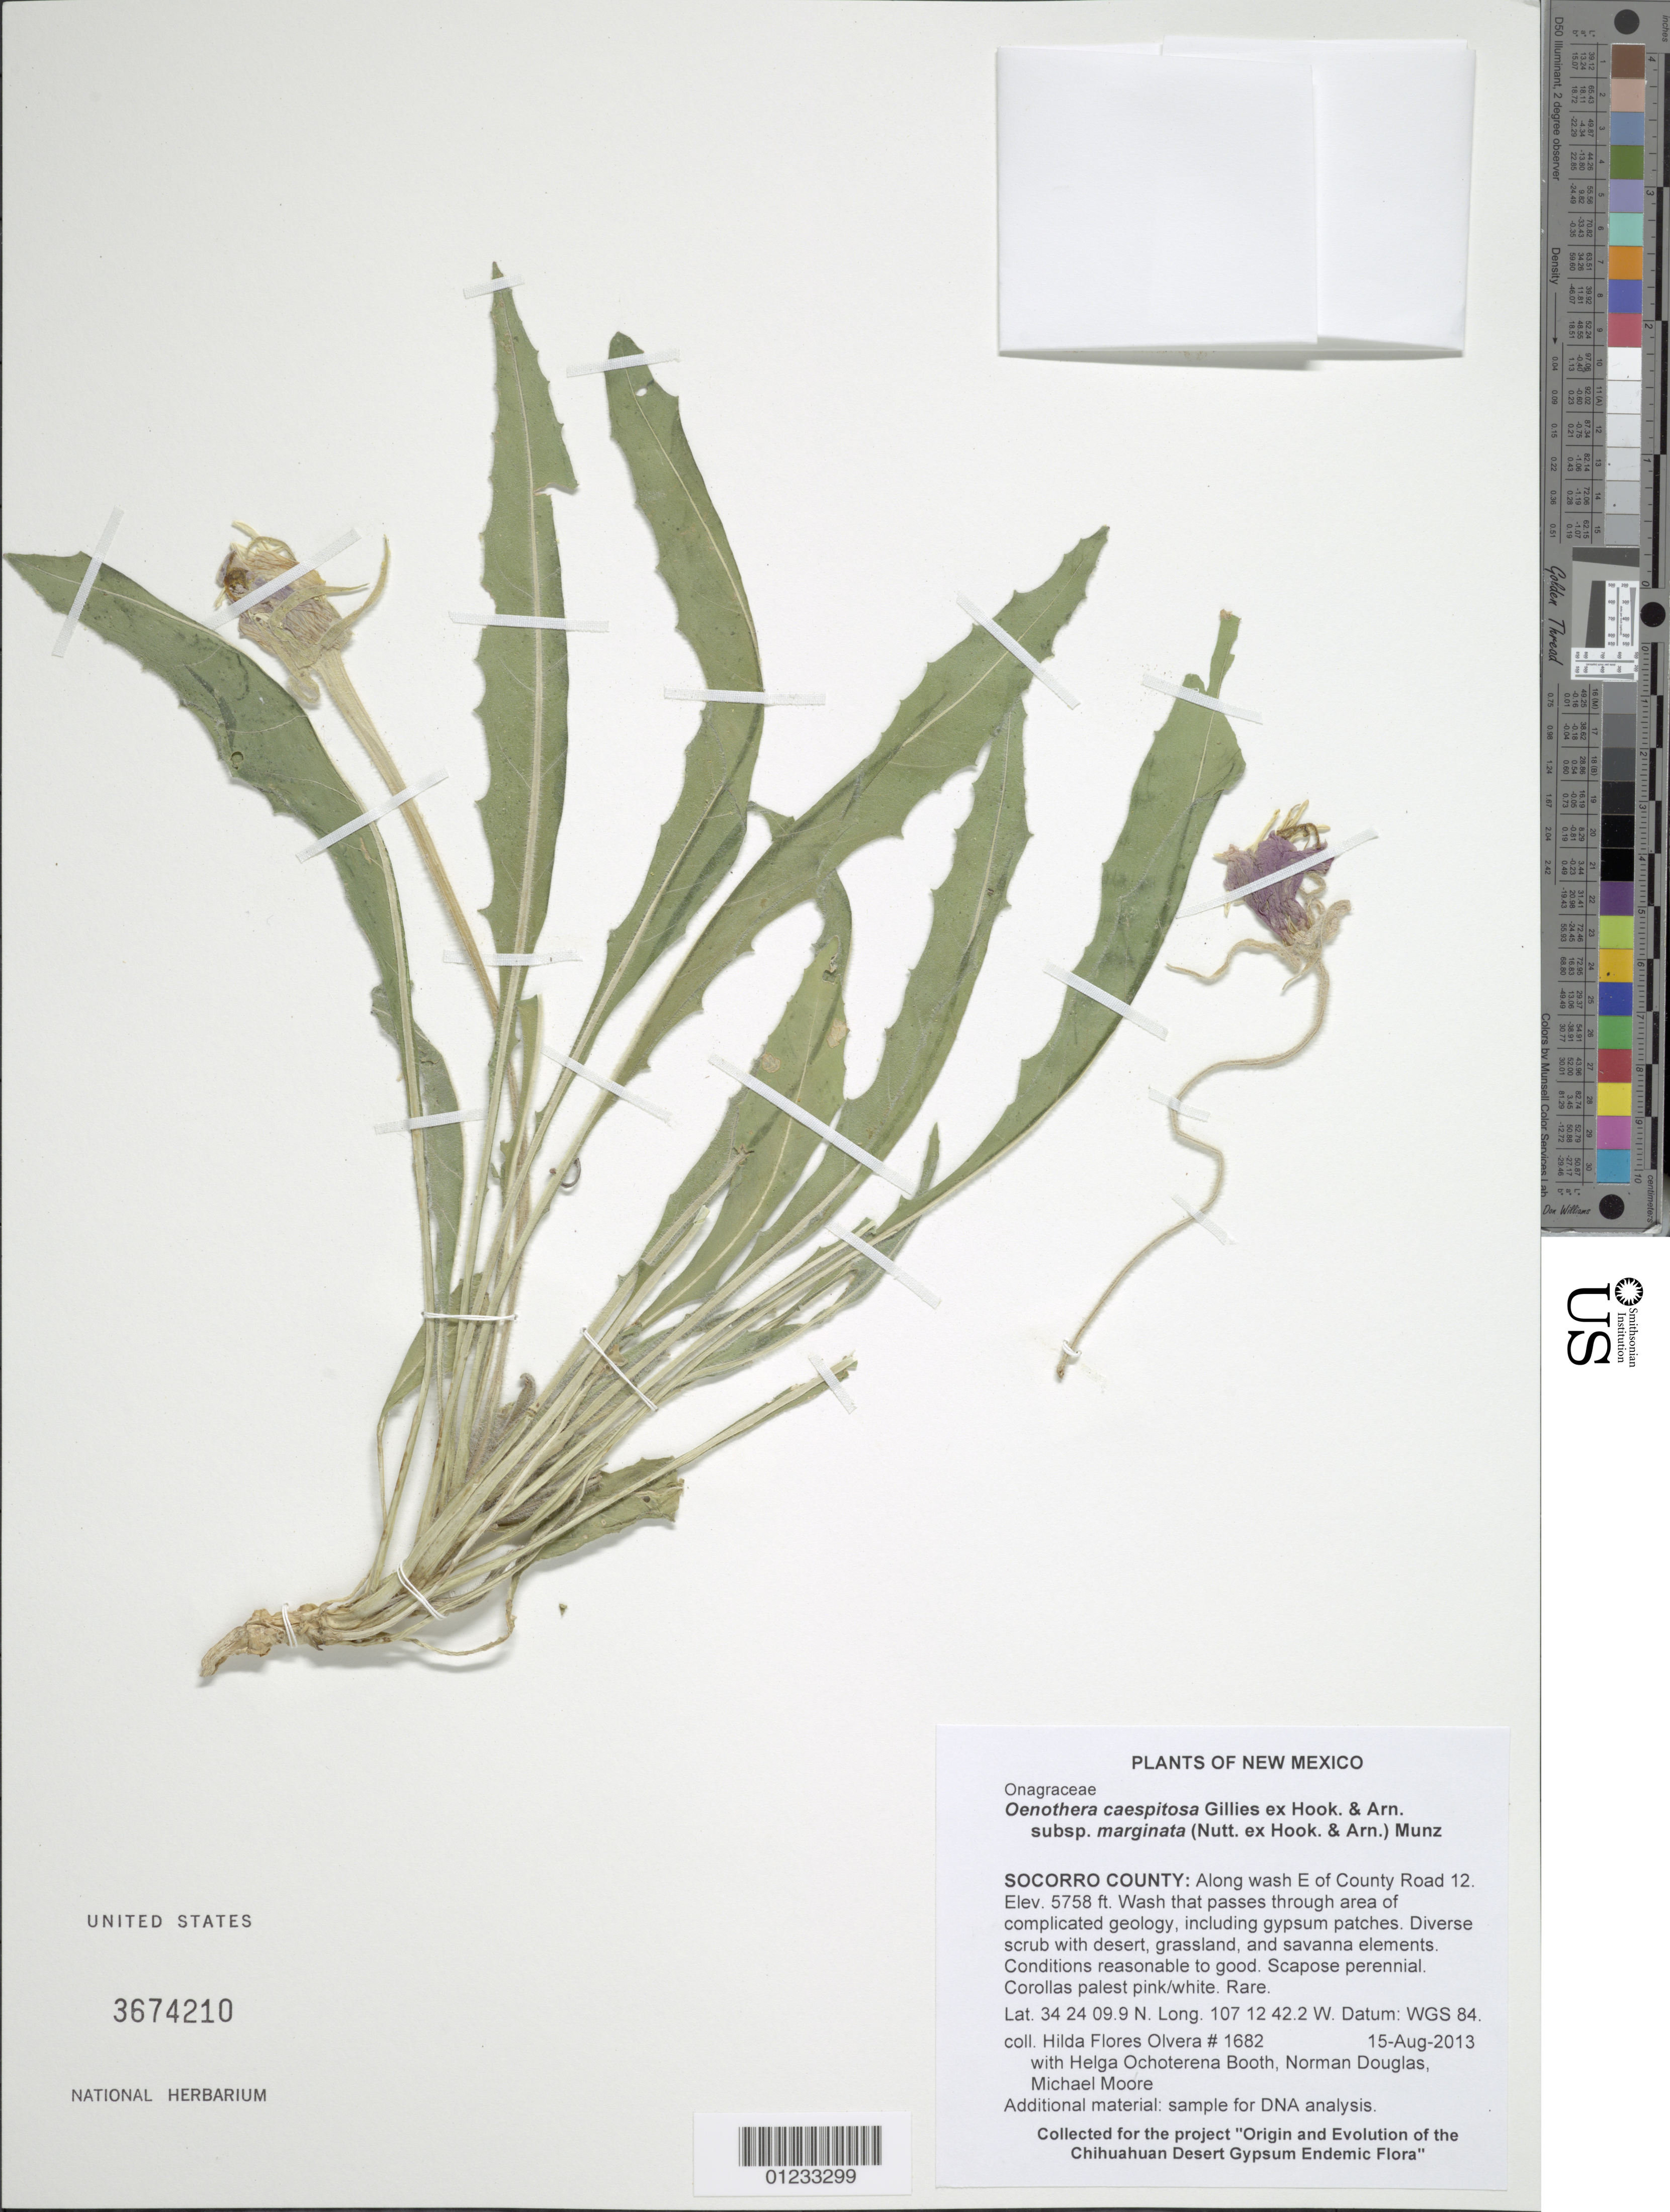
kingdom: Plantae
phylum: Tracheophyta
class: Magnoliopsida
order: Myrtales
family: Onagraceae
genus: Oenothera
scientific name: Oenothera cespitosa subsp. marginata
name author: (Nutt. ex Hook. & Arn.) Munz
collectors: M. J. Moore, H. Ochoterena-Booth, N. Douglas & M. Moore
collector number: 1682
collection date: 2009-08-14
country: United States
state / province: New Mexico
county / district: Socorro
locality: Along wash E of County Road 12.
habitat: Wash that passes through area of complicated geology, including gypsum patches. Diverse scrub with desert, grassland, and savanna elements. Conditions reasonable to good.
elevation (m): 1755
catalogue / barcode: US 3674210